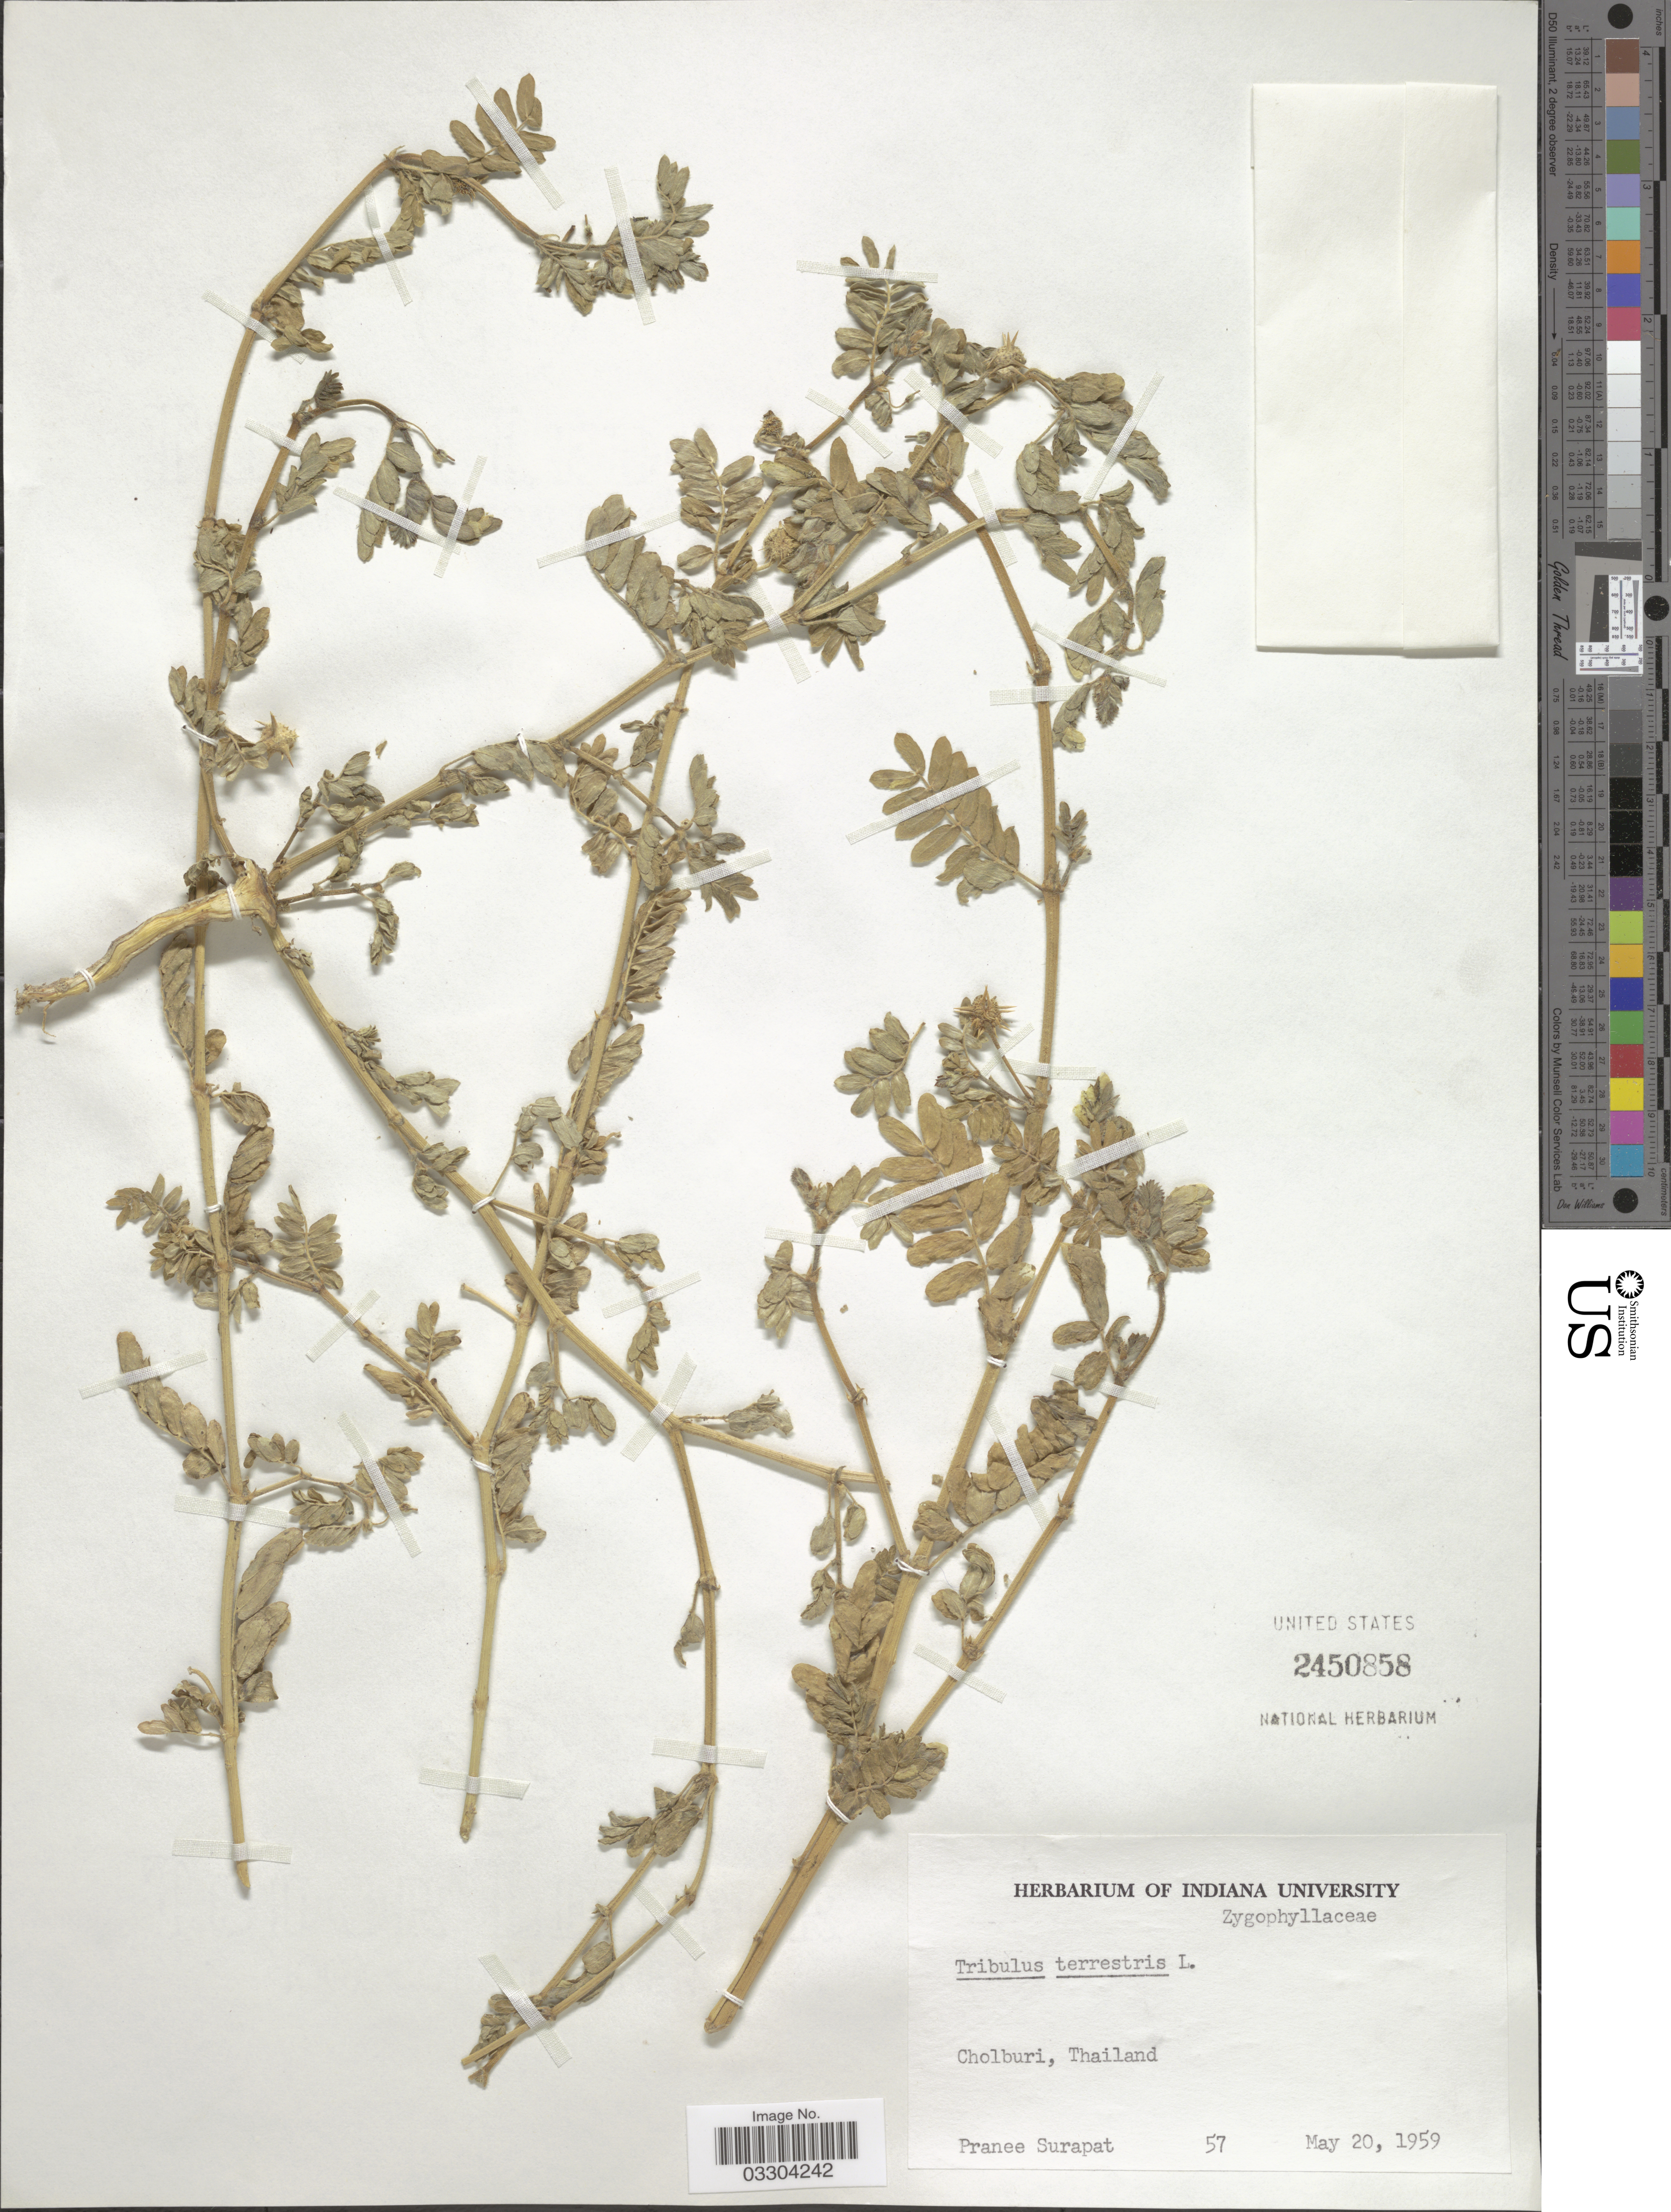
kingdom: Plantae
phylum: Tracheophyta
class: Magnoliopsida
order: Zygophyllales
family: Zygophyllaceae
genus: Tribulus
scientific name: Tribulus terrestris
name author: L.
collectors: P. Surapat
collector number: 57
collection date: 1959-05-20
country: Thailand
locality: Cholburi.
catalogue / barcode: US 2450858